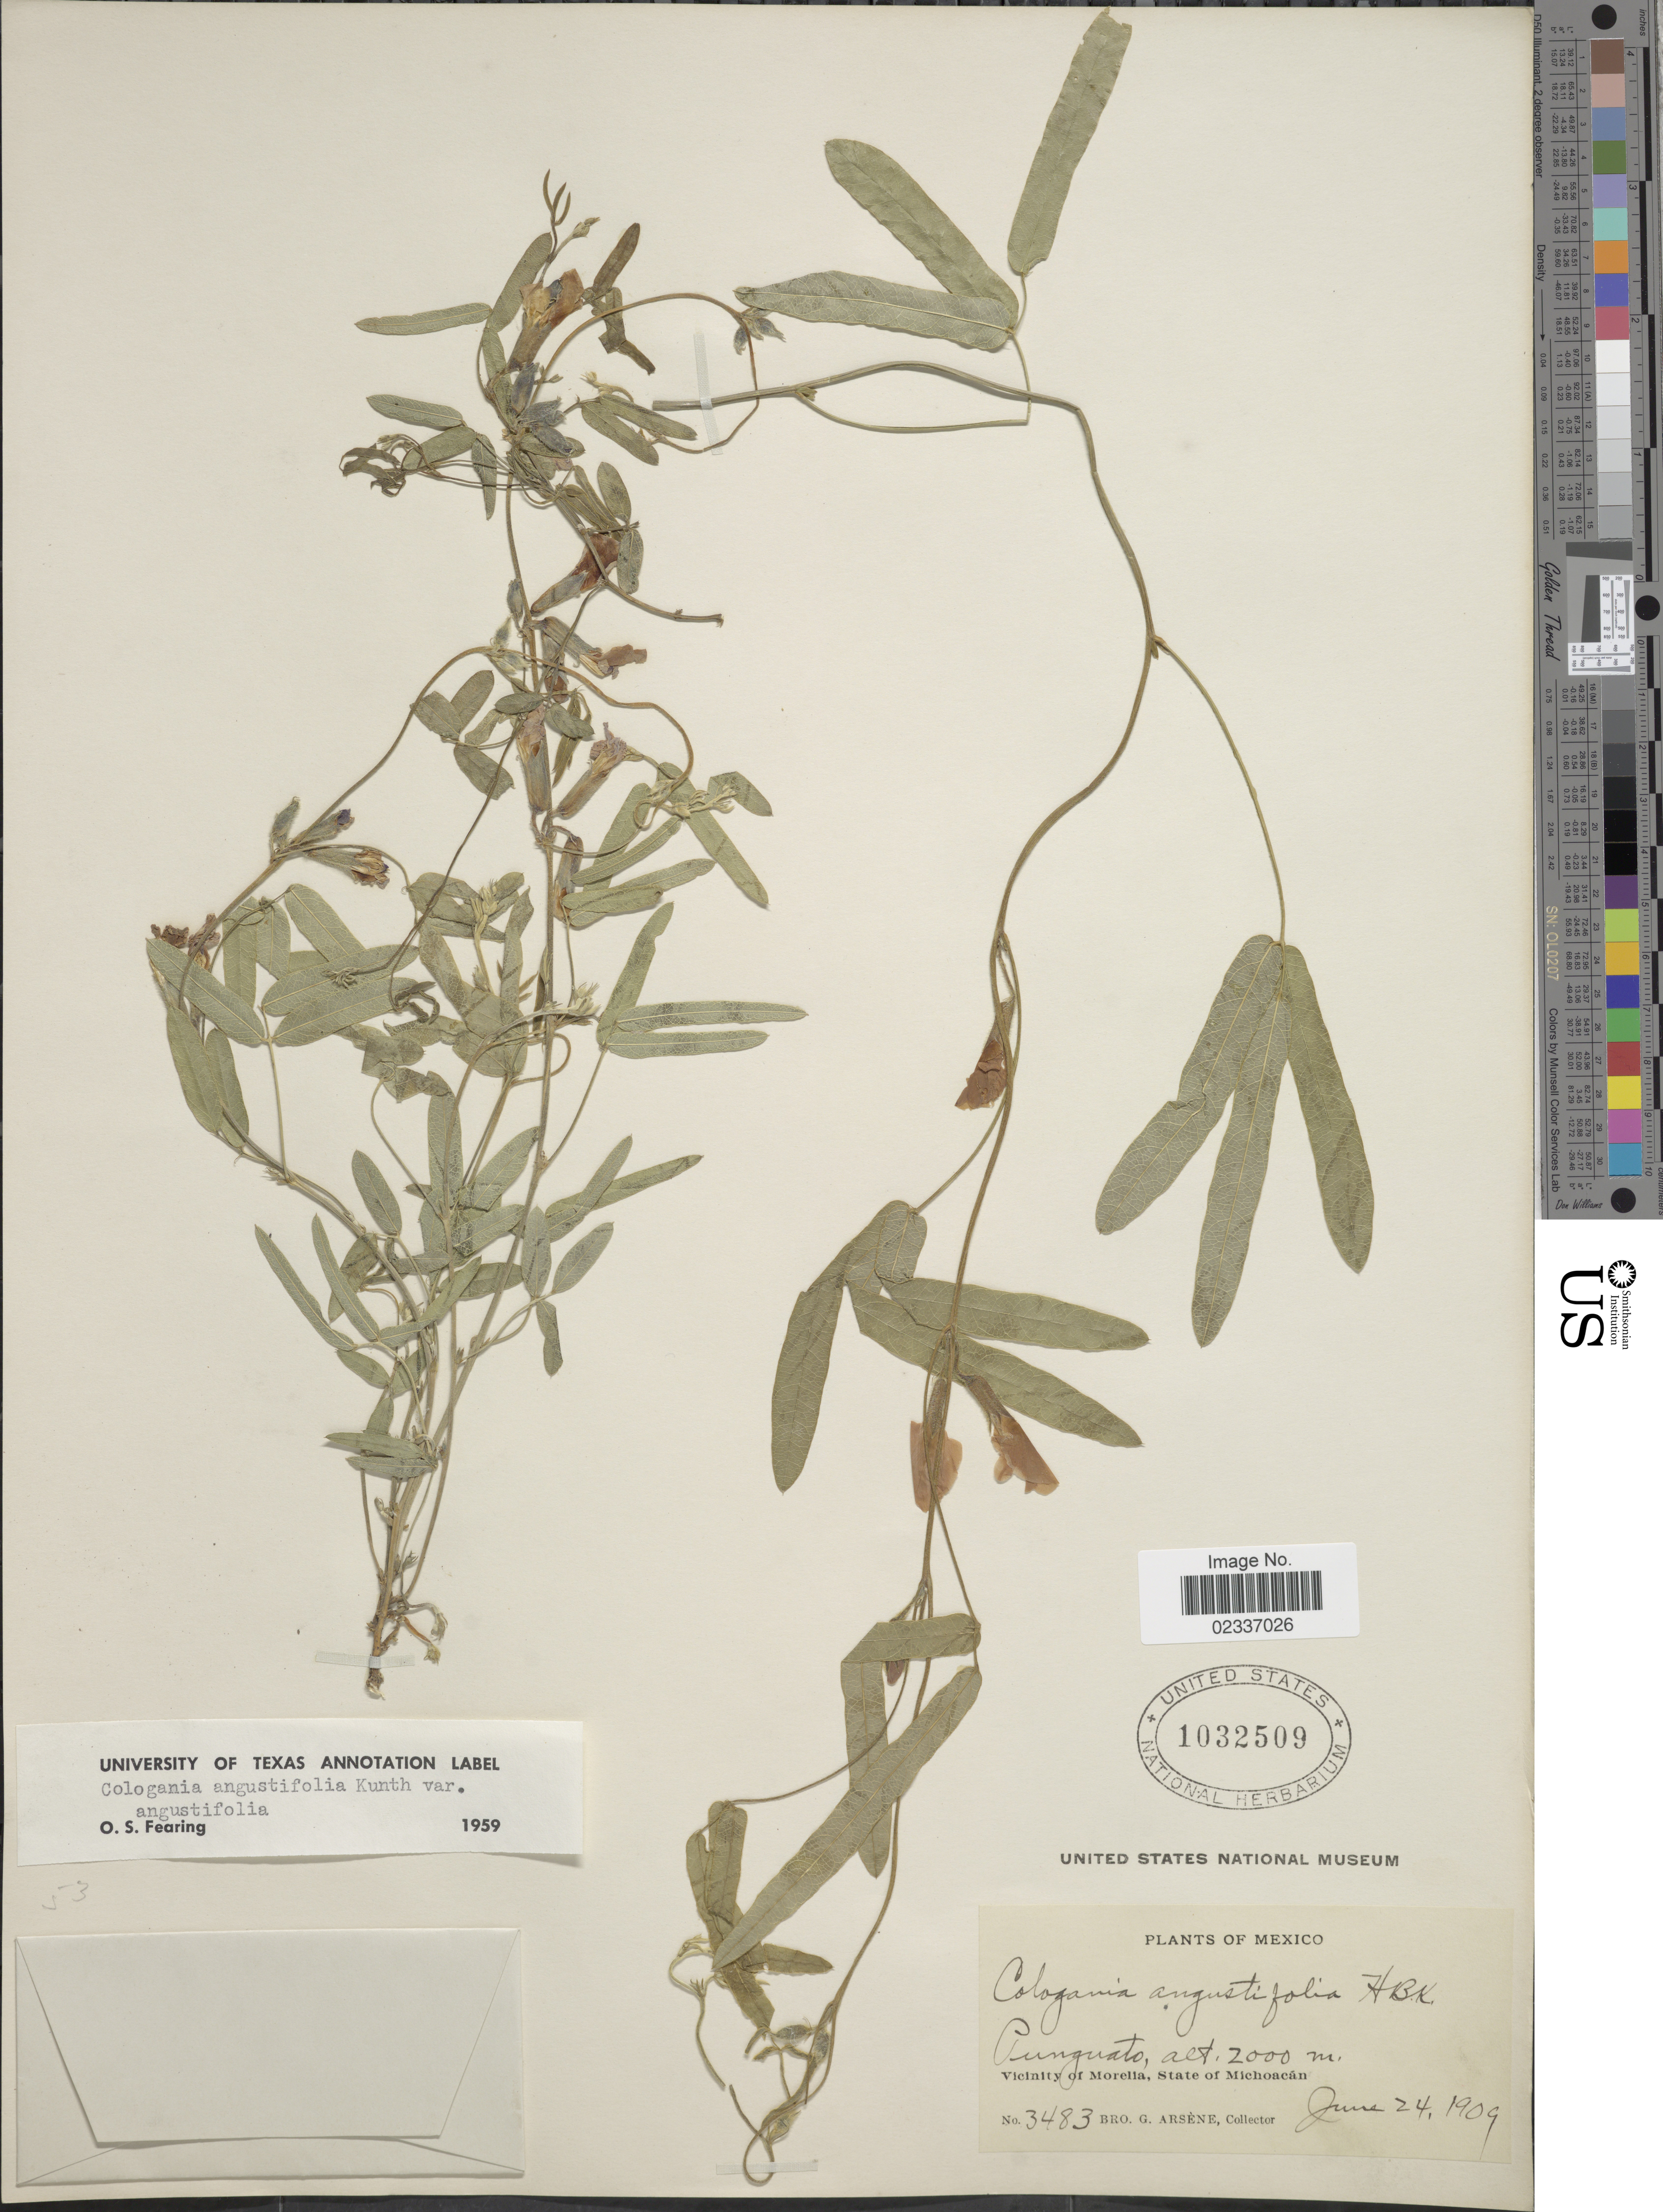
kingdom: Plantae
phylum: Tracheophyta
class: Magnoliopsida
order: Fabales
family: Fabaceae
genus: Cologania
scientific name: Cologania angustifolia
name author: Kunth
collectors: Bro. G. Arsène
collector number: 3483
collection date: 1909-06-24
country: Mexico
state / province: Michoacán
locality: Punguato. Vicinity of Morelia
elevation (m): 2000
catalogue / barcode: US 1032509